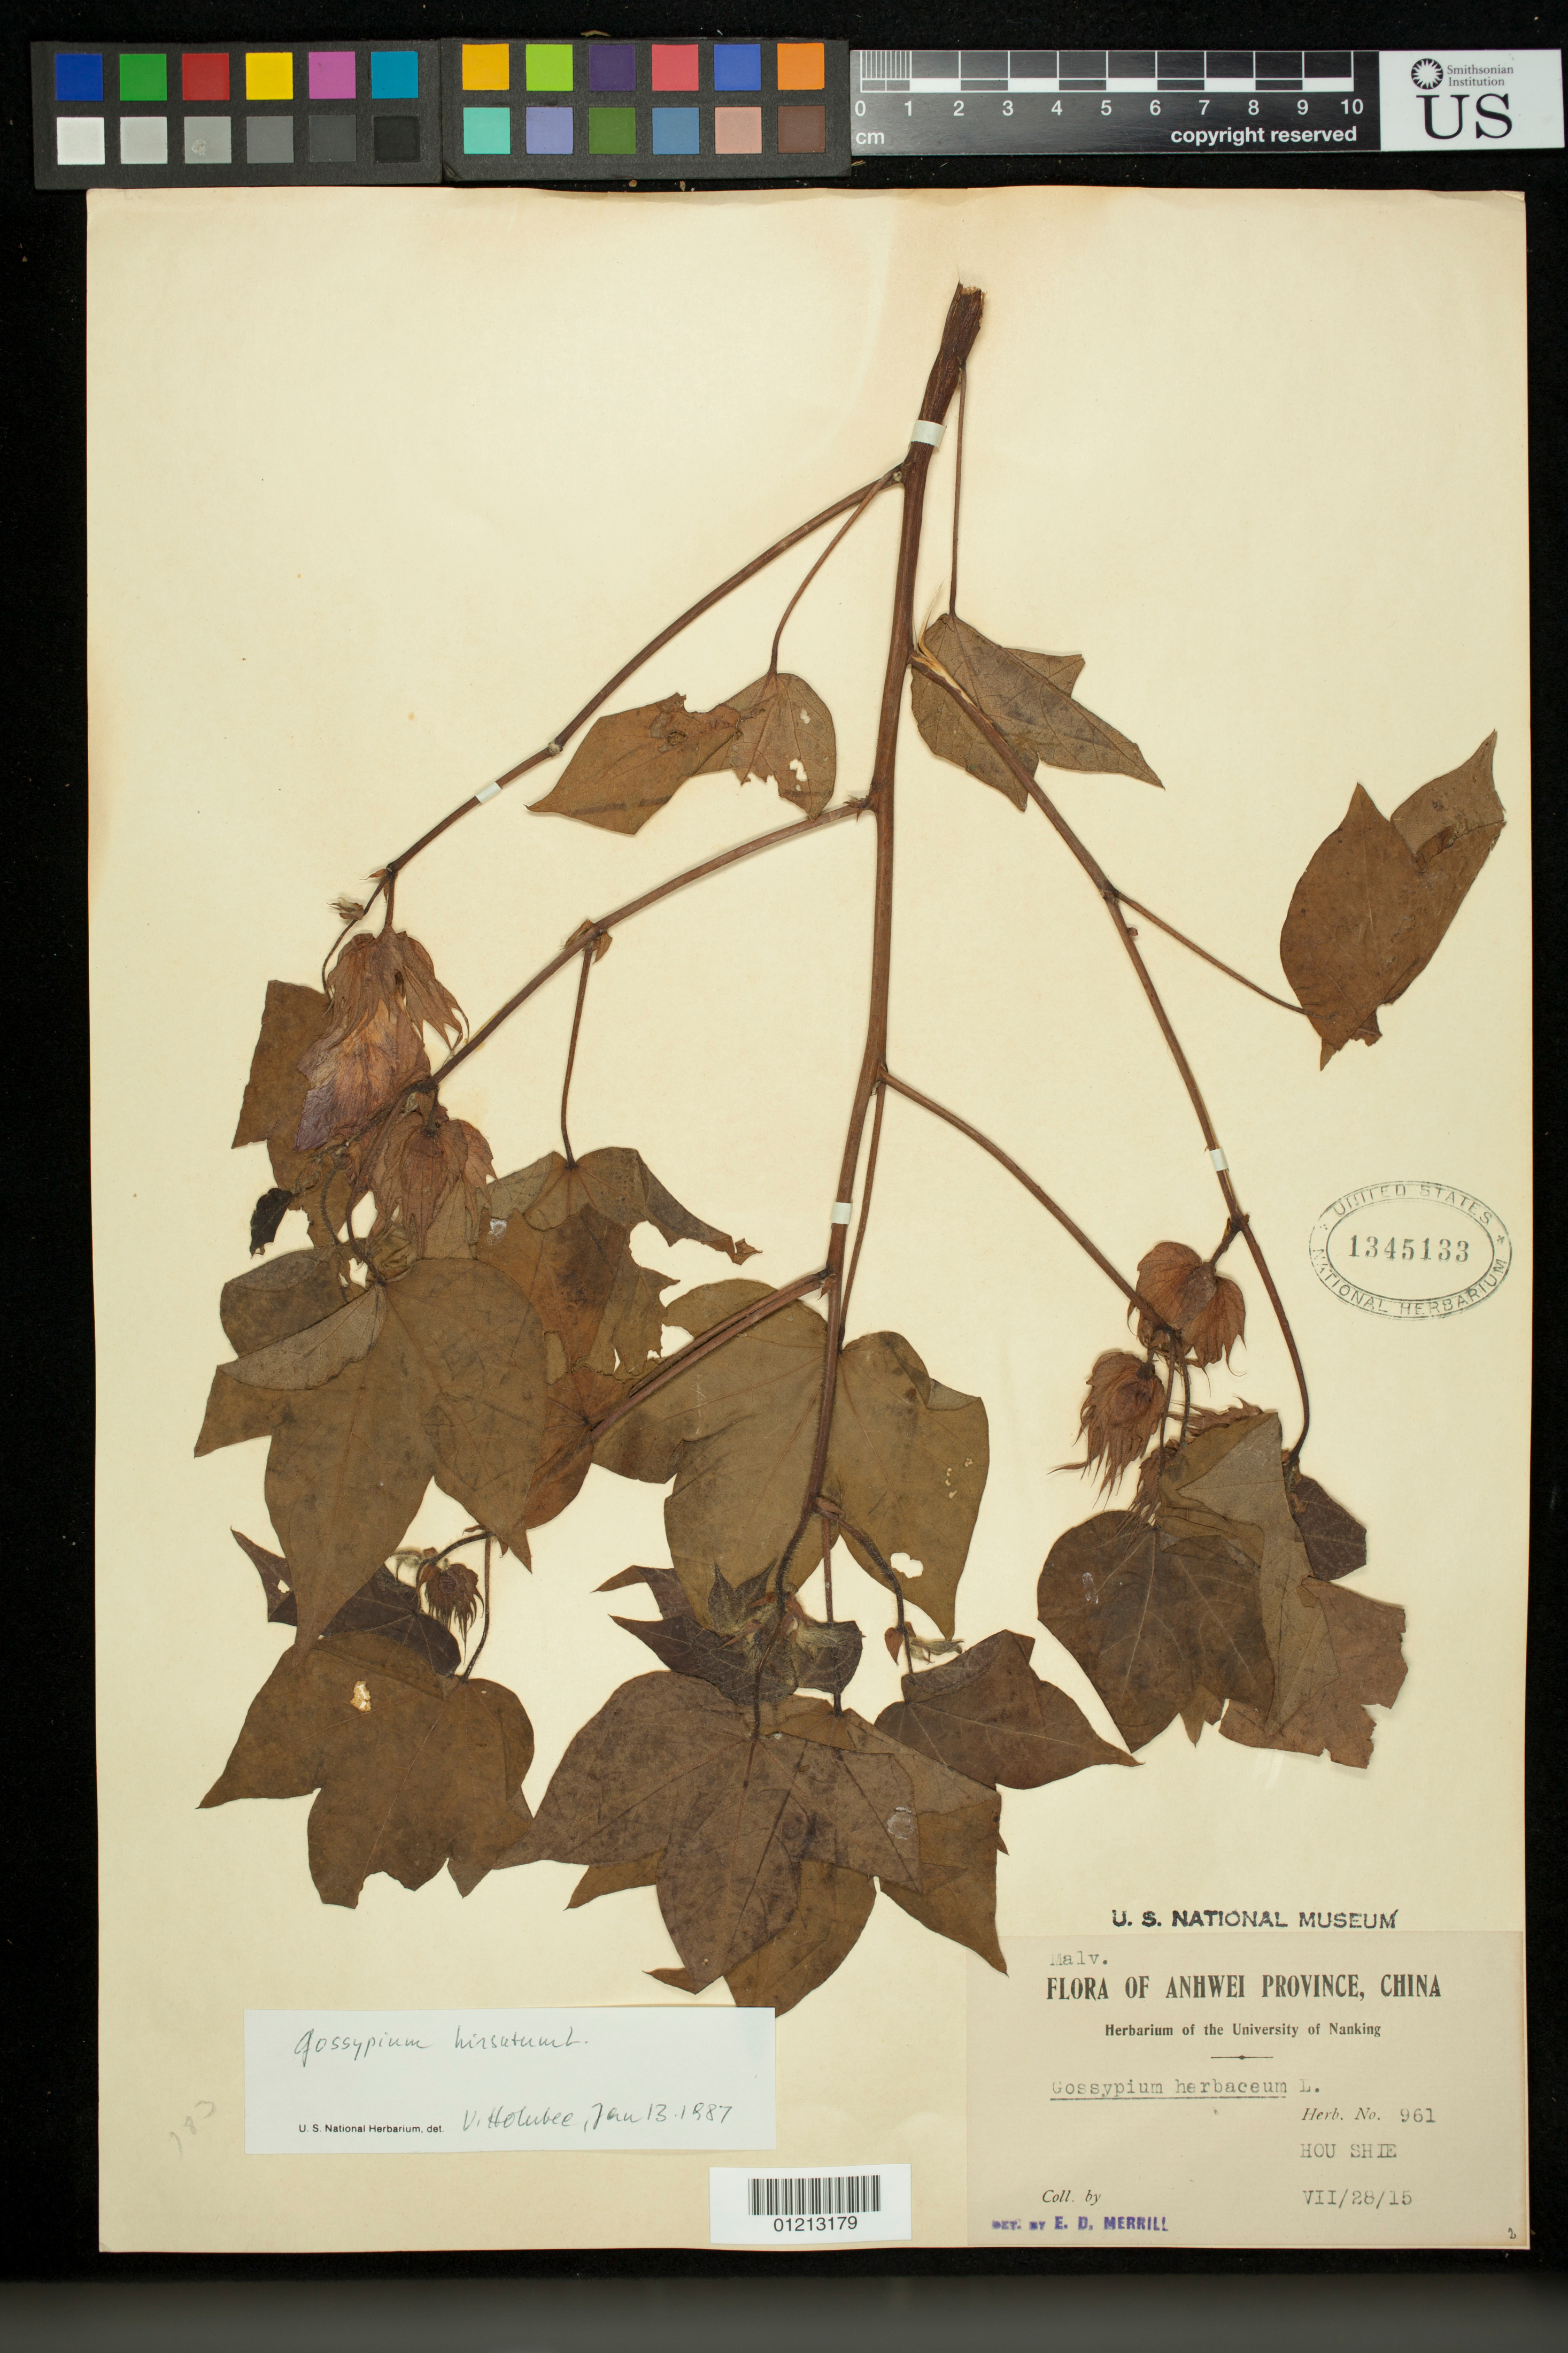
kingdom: Plantae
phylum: Tracheophyta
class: Magnoliopsida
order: Malvales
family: Malvaceae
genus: Gossypium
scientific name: Gossypium hirsutum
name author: L.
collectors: S. Hou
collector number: Herb. No. 961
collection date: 1915-07-28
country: China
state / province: Anhui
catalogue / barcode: US 1345133